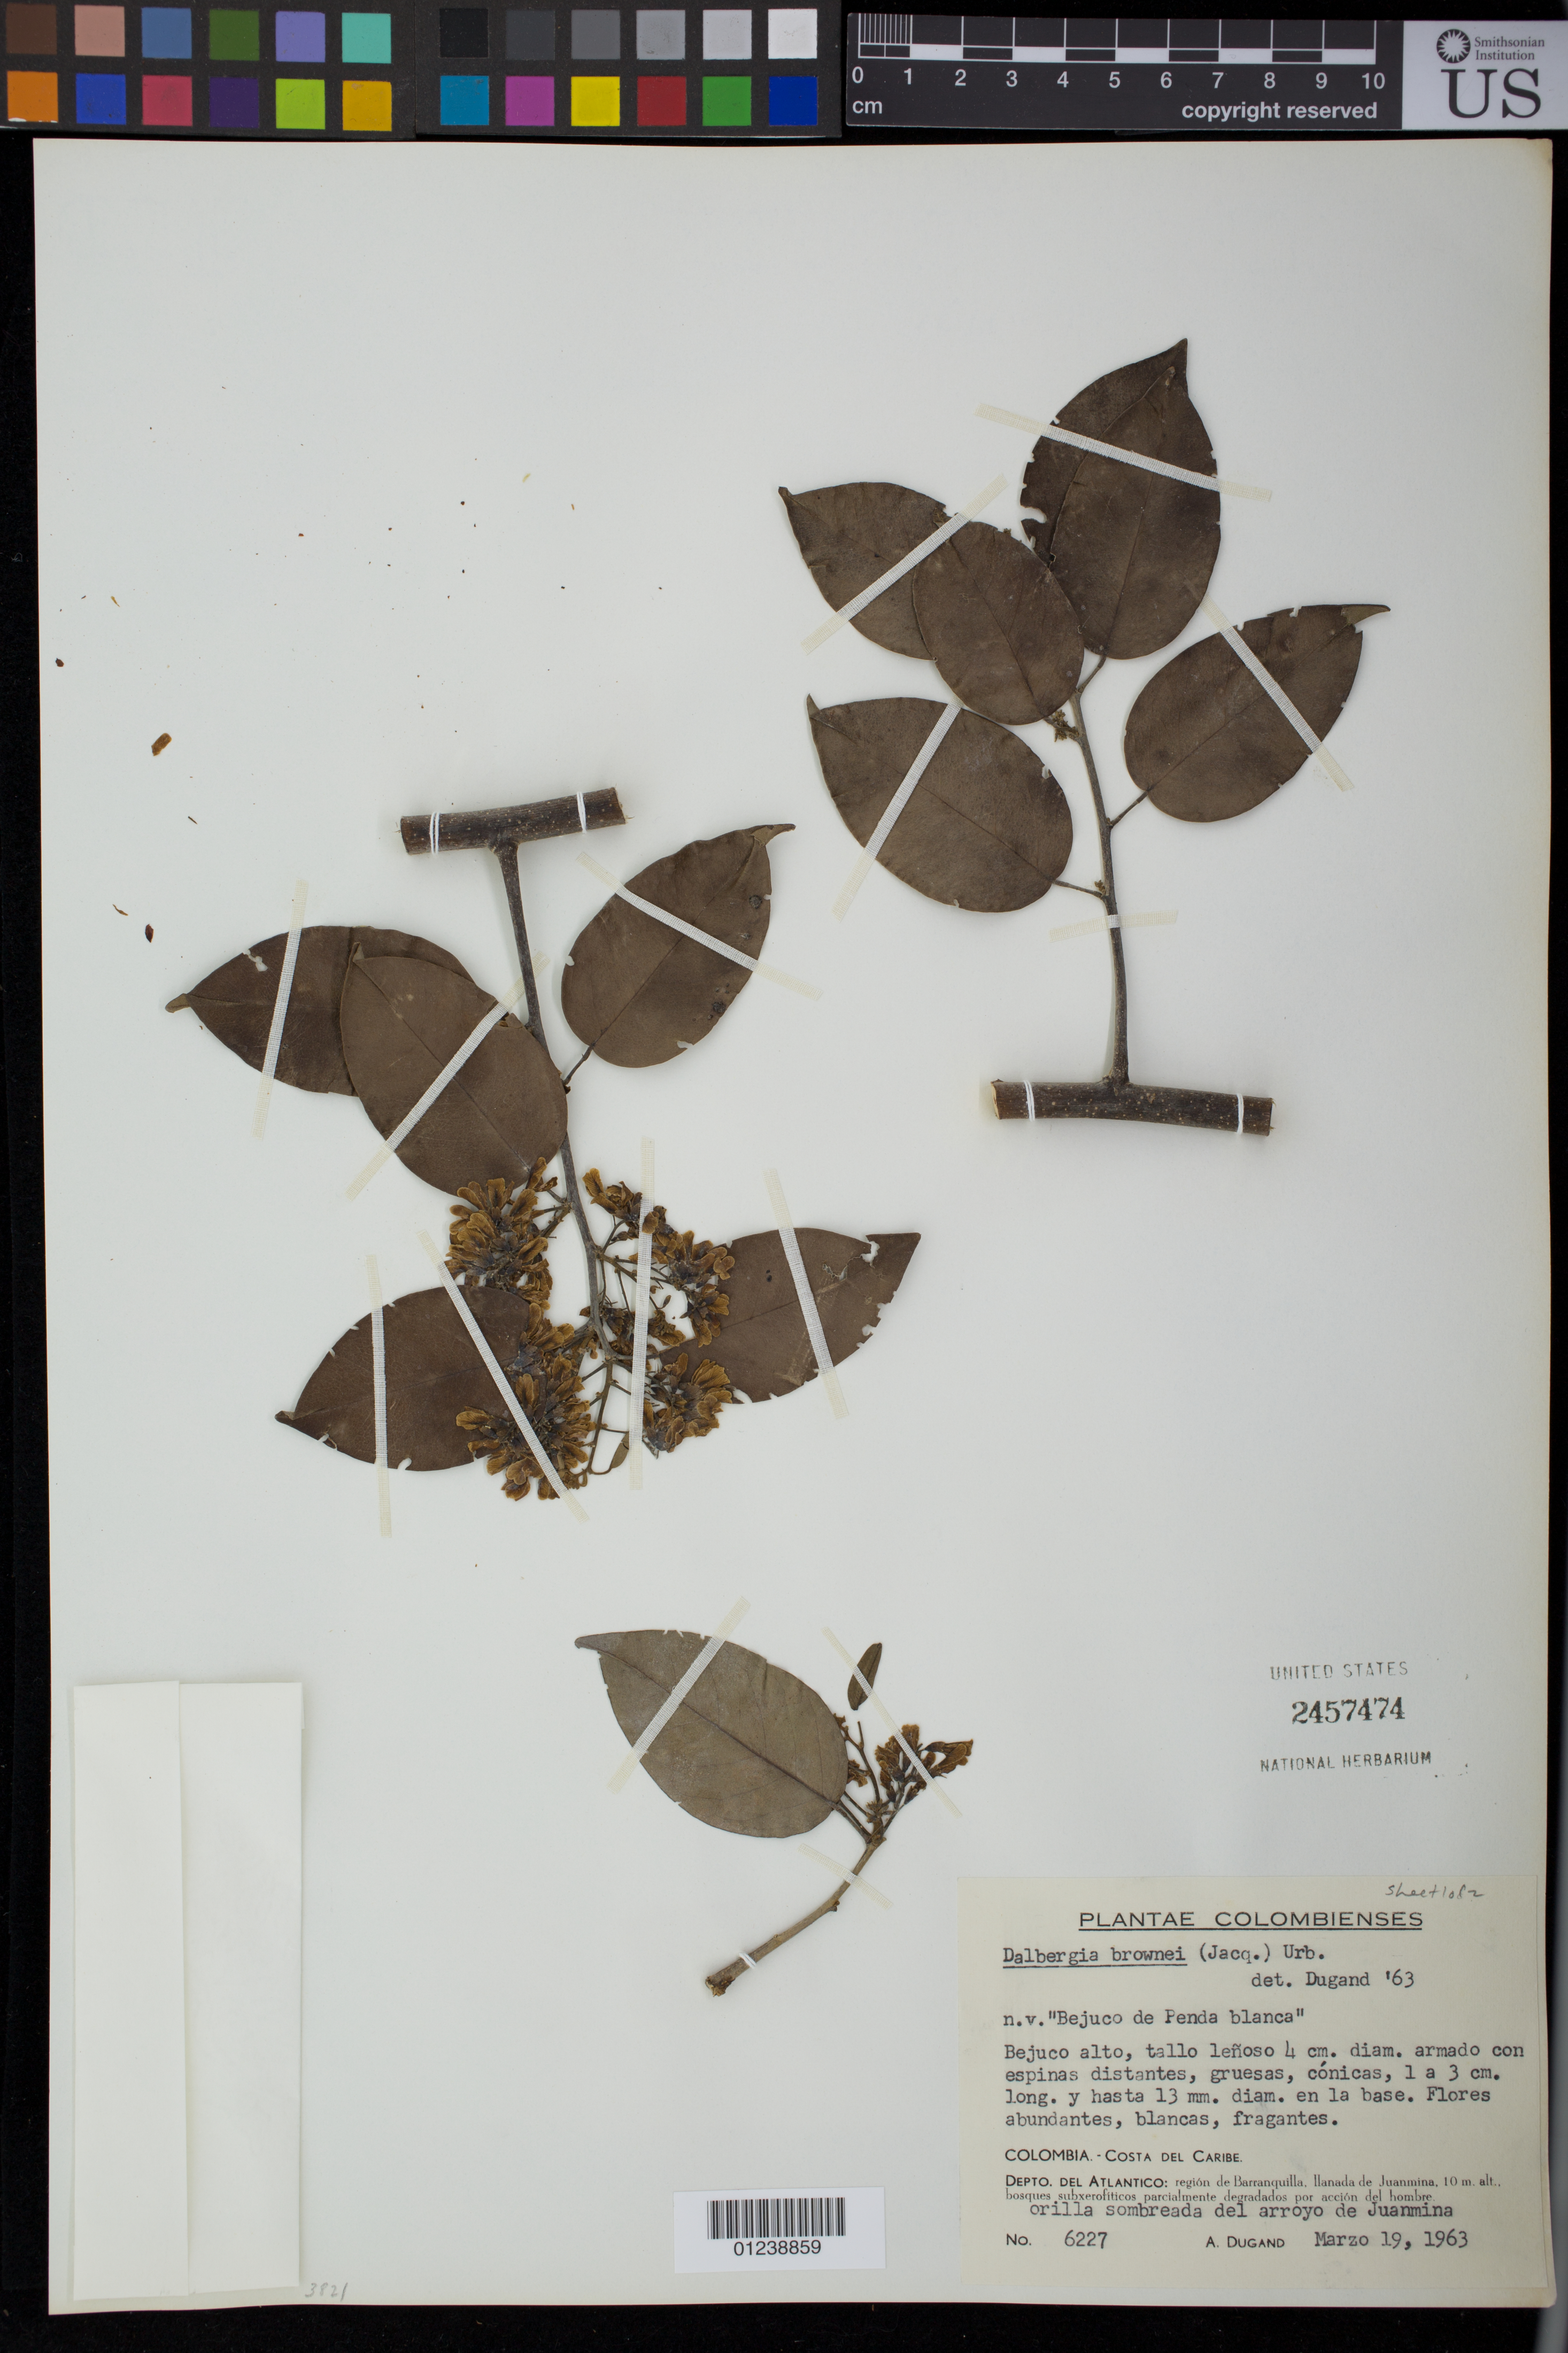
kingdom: Plantae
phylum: Tracheophyta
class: Magnoliopsida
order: Fabales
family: Fabaceae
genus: Dalbergia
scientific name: Dalbergia brownei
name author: (Jacq.) Schinz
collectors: A. Dugand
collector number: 6227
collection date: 1963-03-19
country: Colombia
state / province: Atlántico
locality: Barranquilla, Juanmina, Costa del Caribe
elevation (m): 10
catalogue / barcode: US 2457474